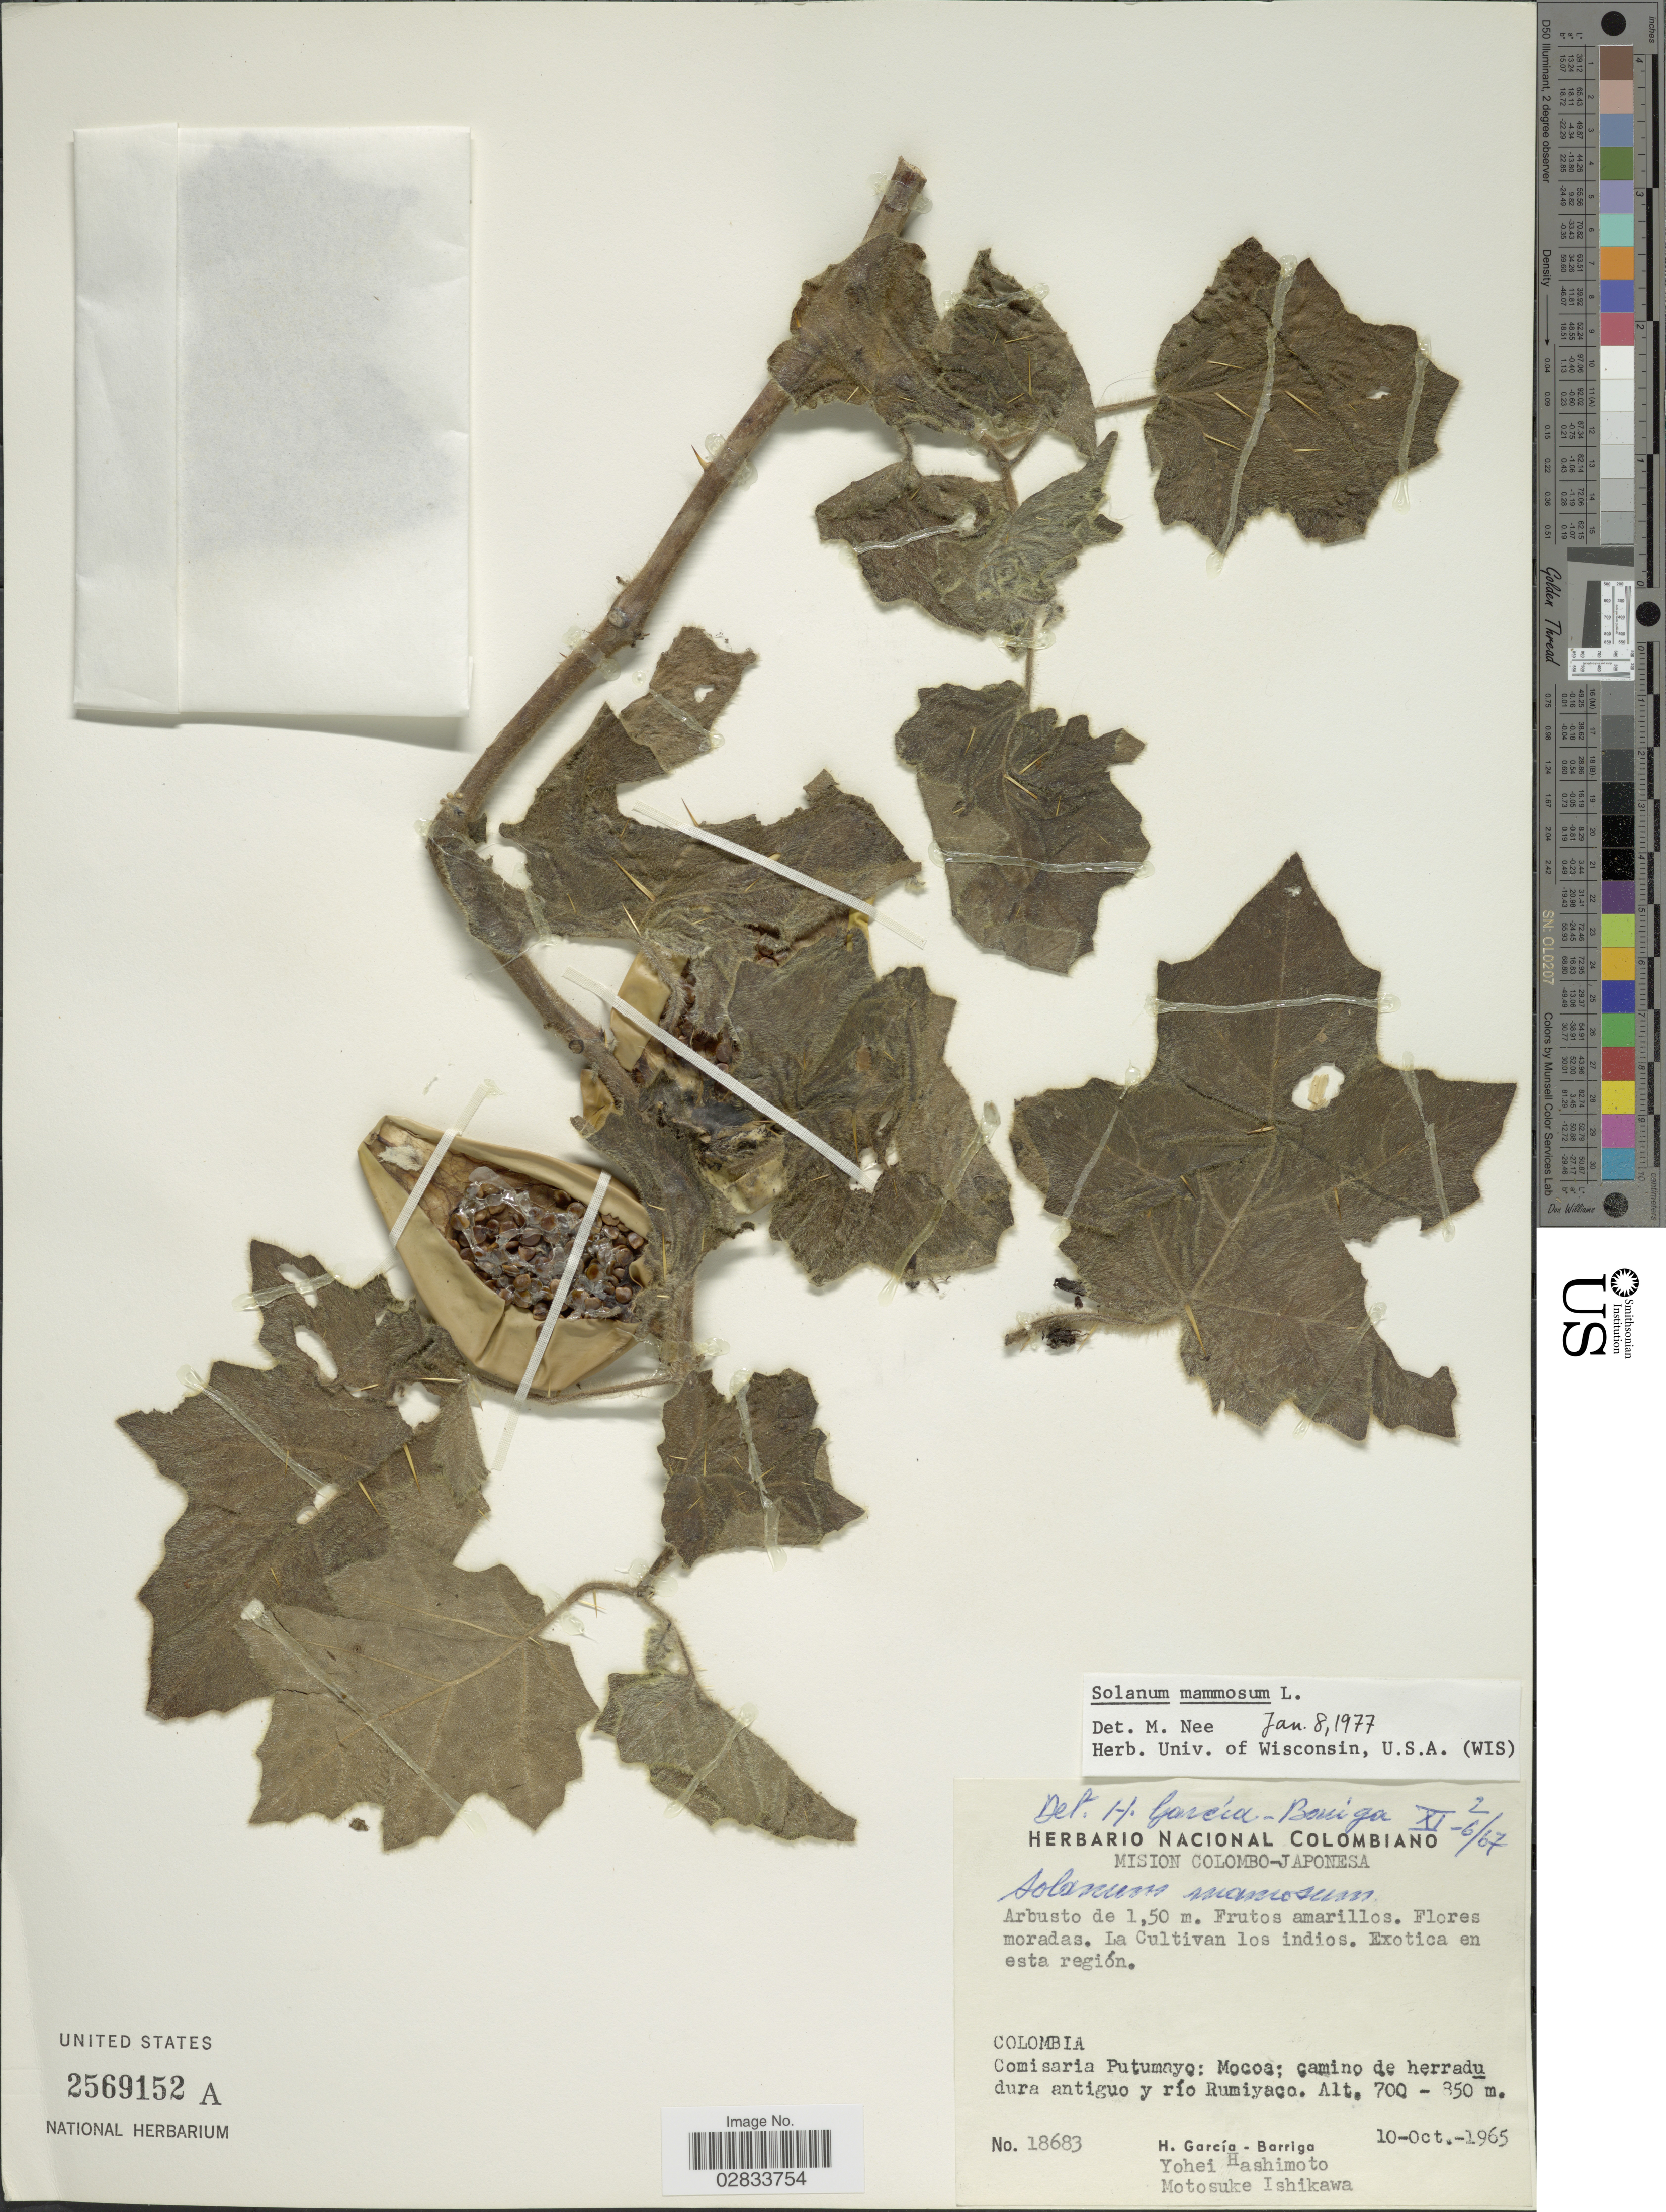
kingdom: Plantae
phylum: Tracheophyta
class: Magnoliopsida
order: Solanales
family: Solanaceae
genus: Solanum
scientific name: Solanum mammosum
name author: L.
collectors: H. García Barriga, Y. Hashimoto & M. Ishikawa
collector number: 18683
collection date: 1965-10-10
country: Colombia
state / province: Putumayo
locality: Comisaria Putumayo: Mocoa; camino de herradudura antiguo y río Rumiyaco.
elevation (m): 700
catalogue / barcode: US 2569152A